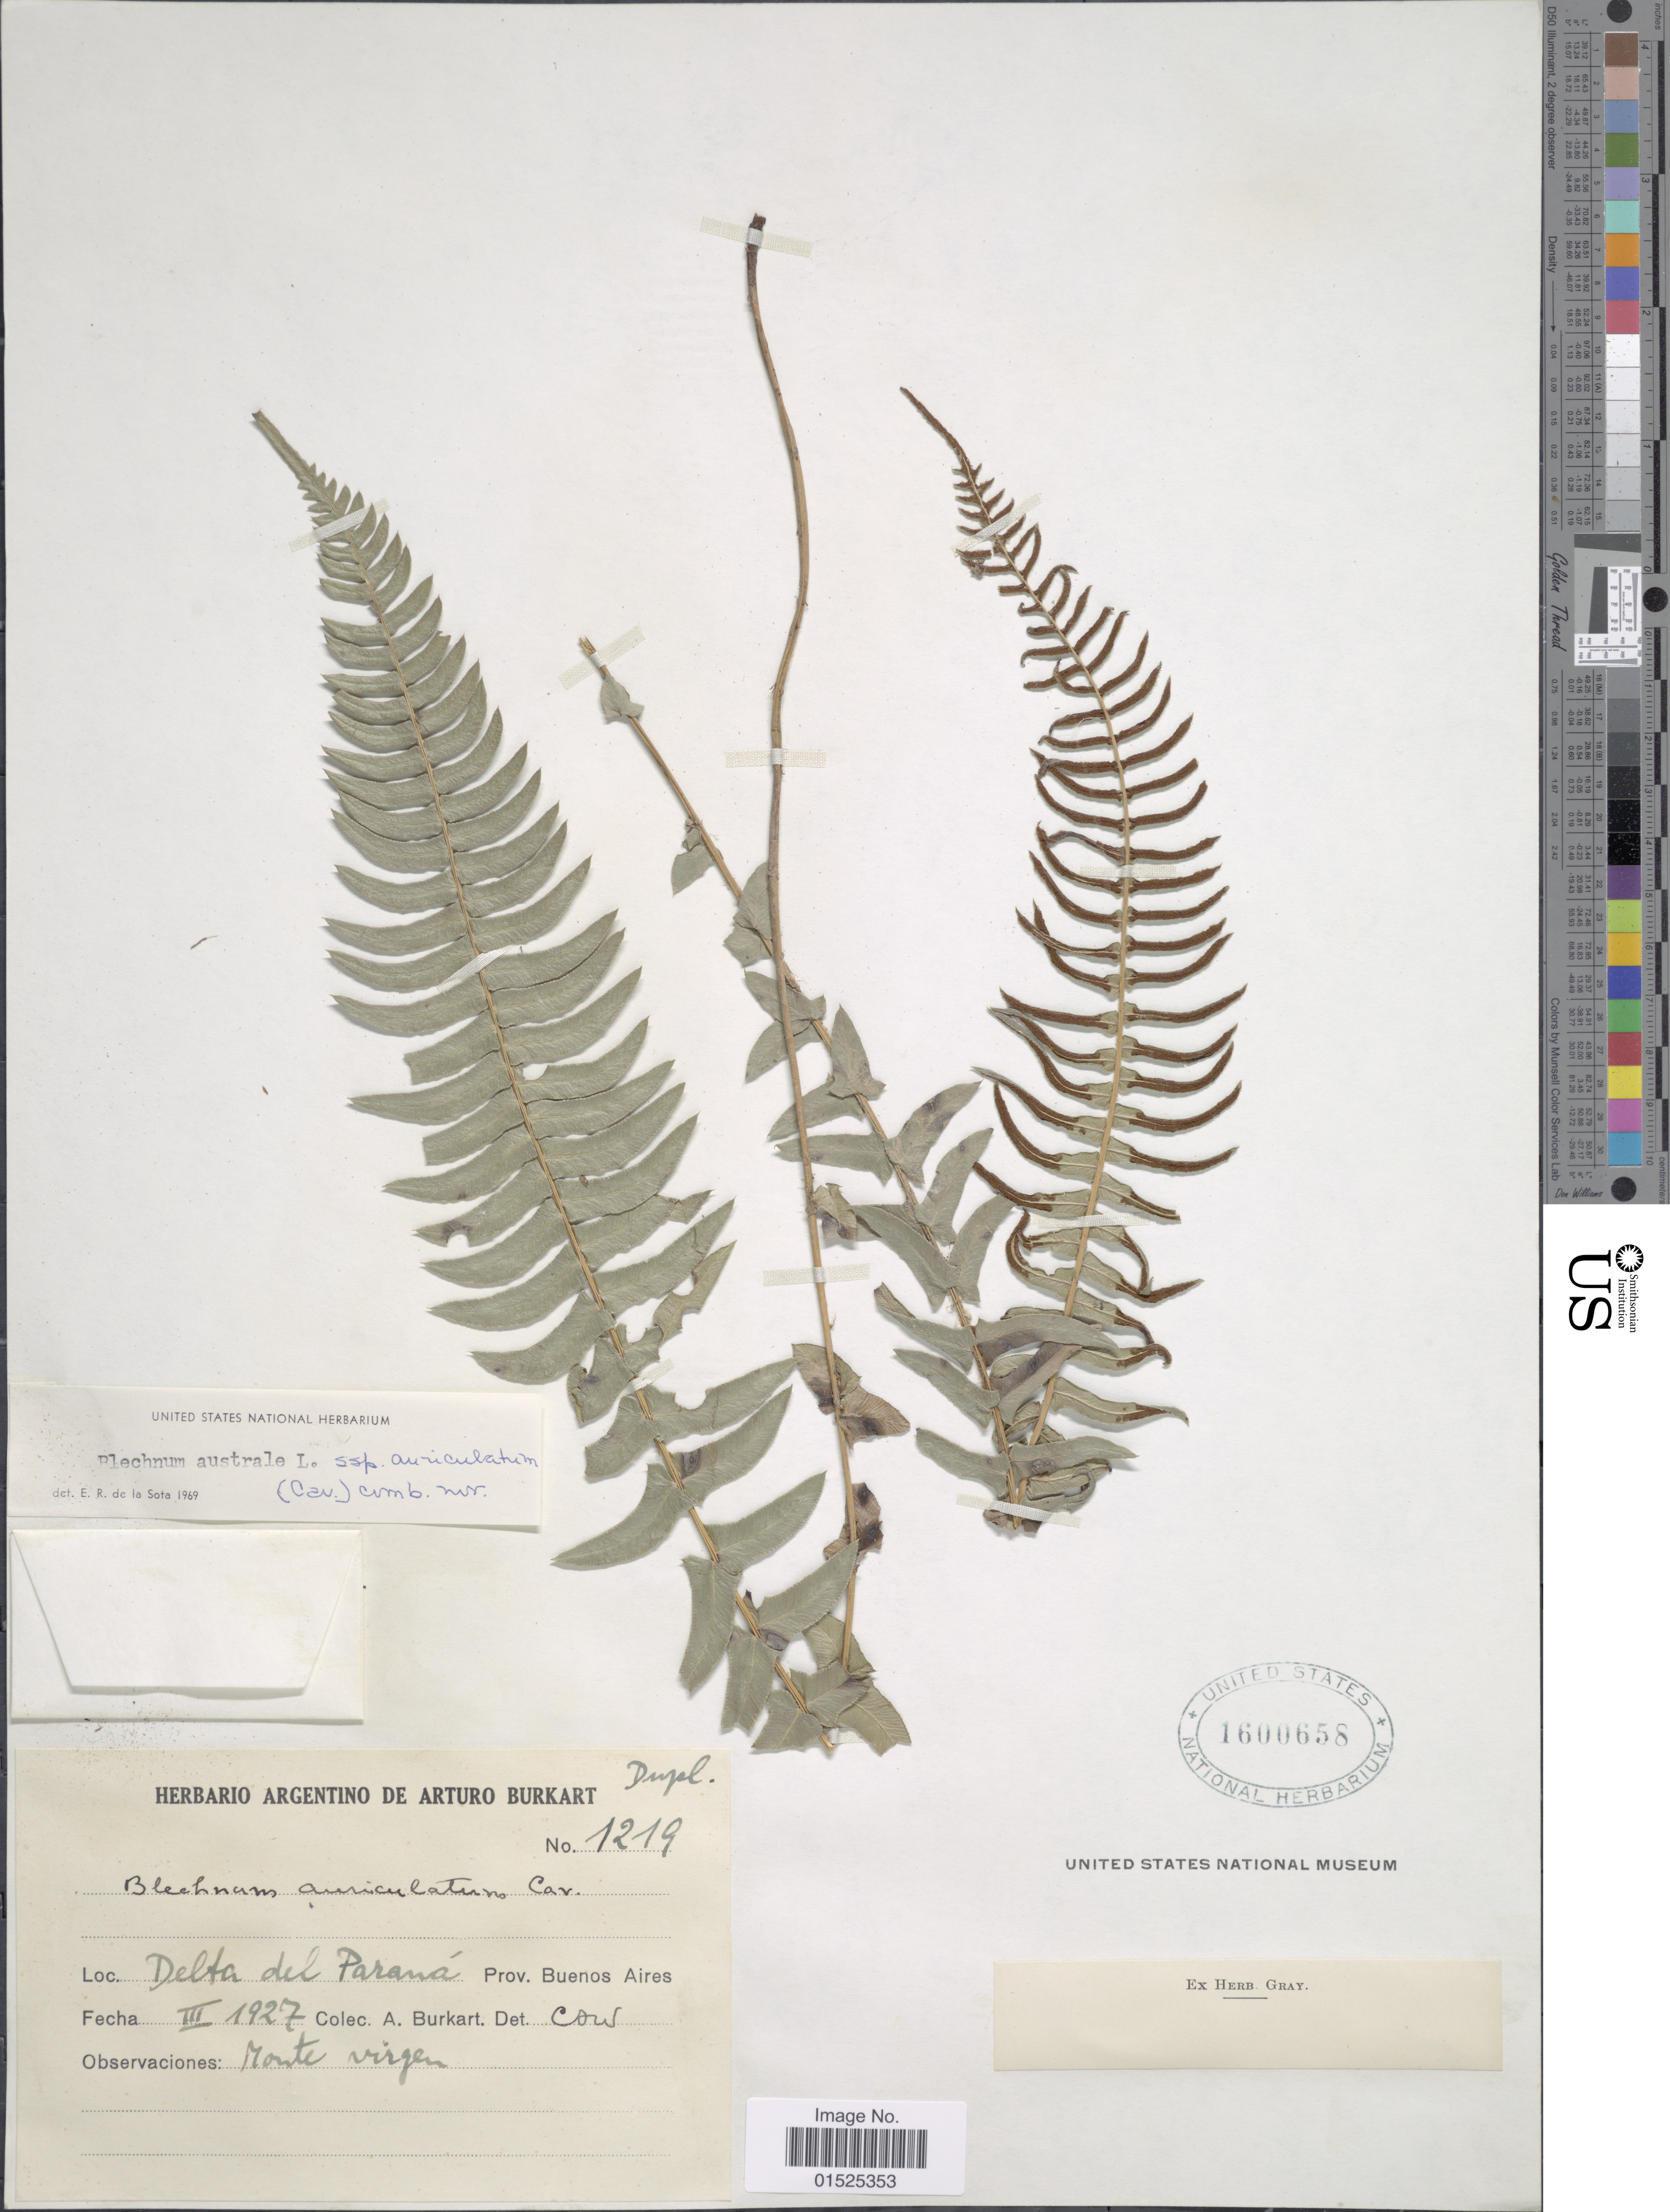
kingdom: Plantae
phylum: Tracheophyta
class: Polypodiopsida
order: Polypodiales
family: Blechnaceae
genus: Blechnum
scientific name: Blechnum australe subsp. auriculatum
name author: (Cav.) de la Sota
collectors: A. E. Burkart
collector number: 1219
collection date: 1927-03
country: Argentina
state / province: Buenos Aires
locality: Delta del Paraná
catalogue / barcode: US 1600658